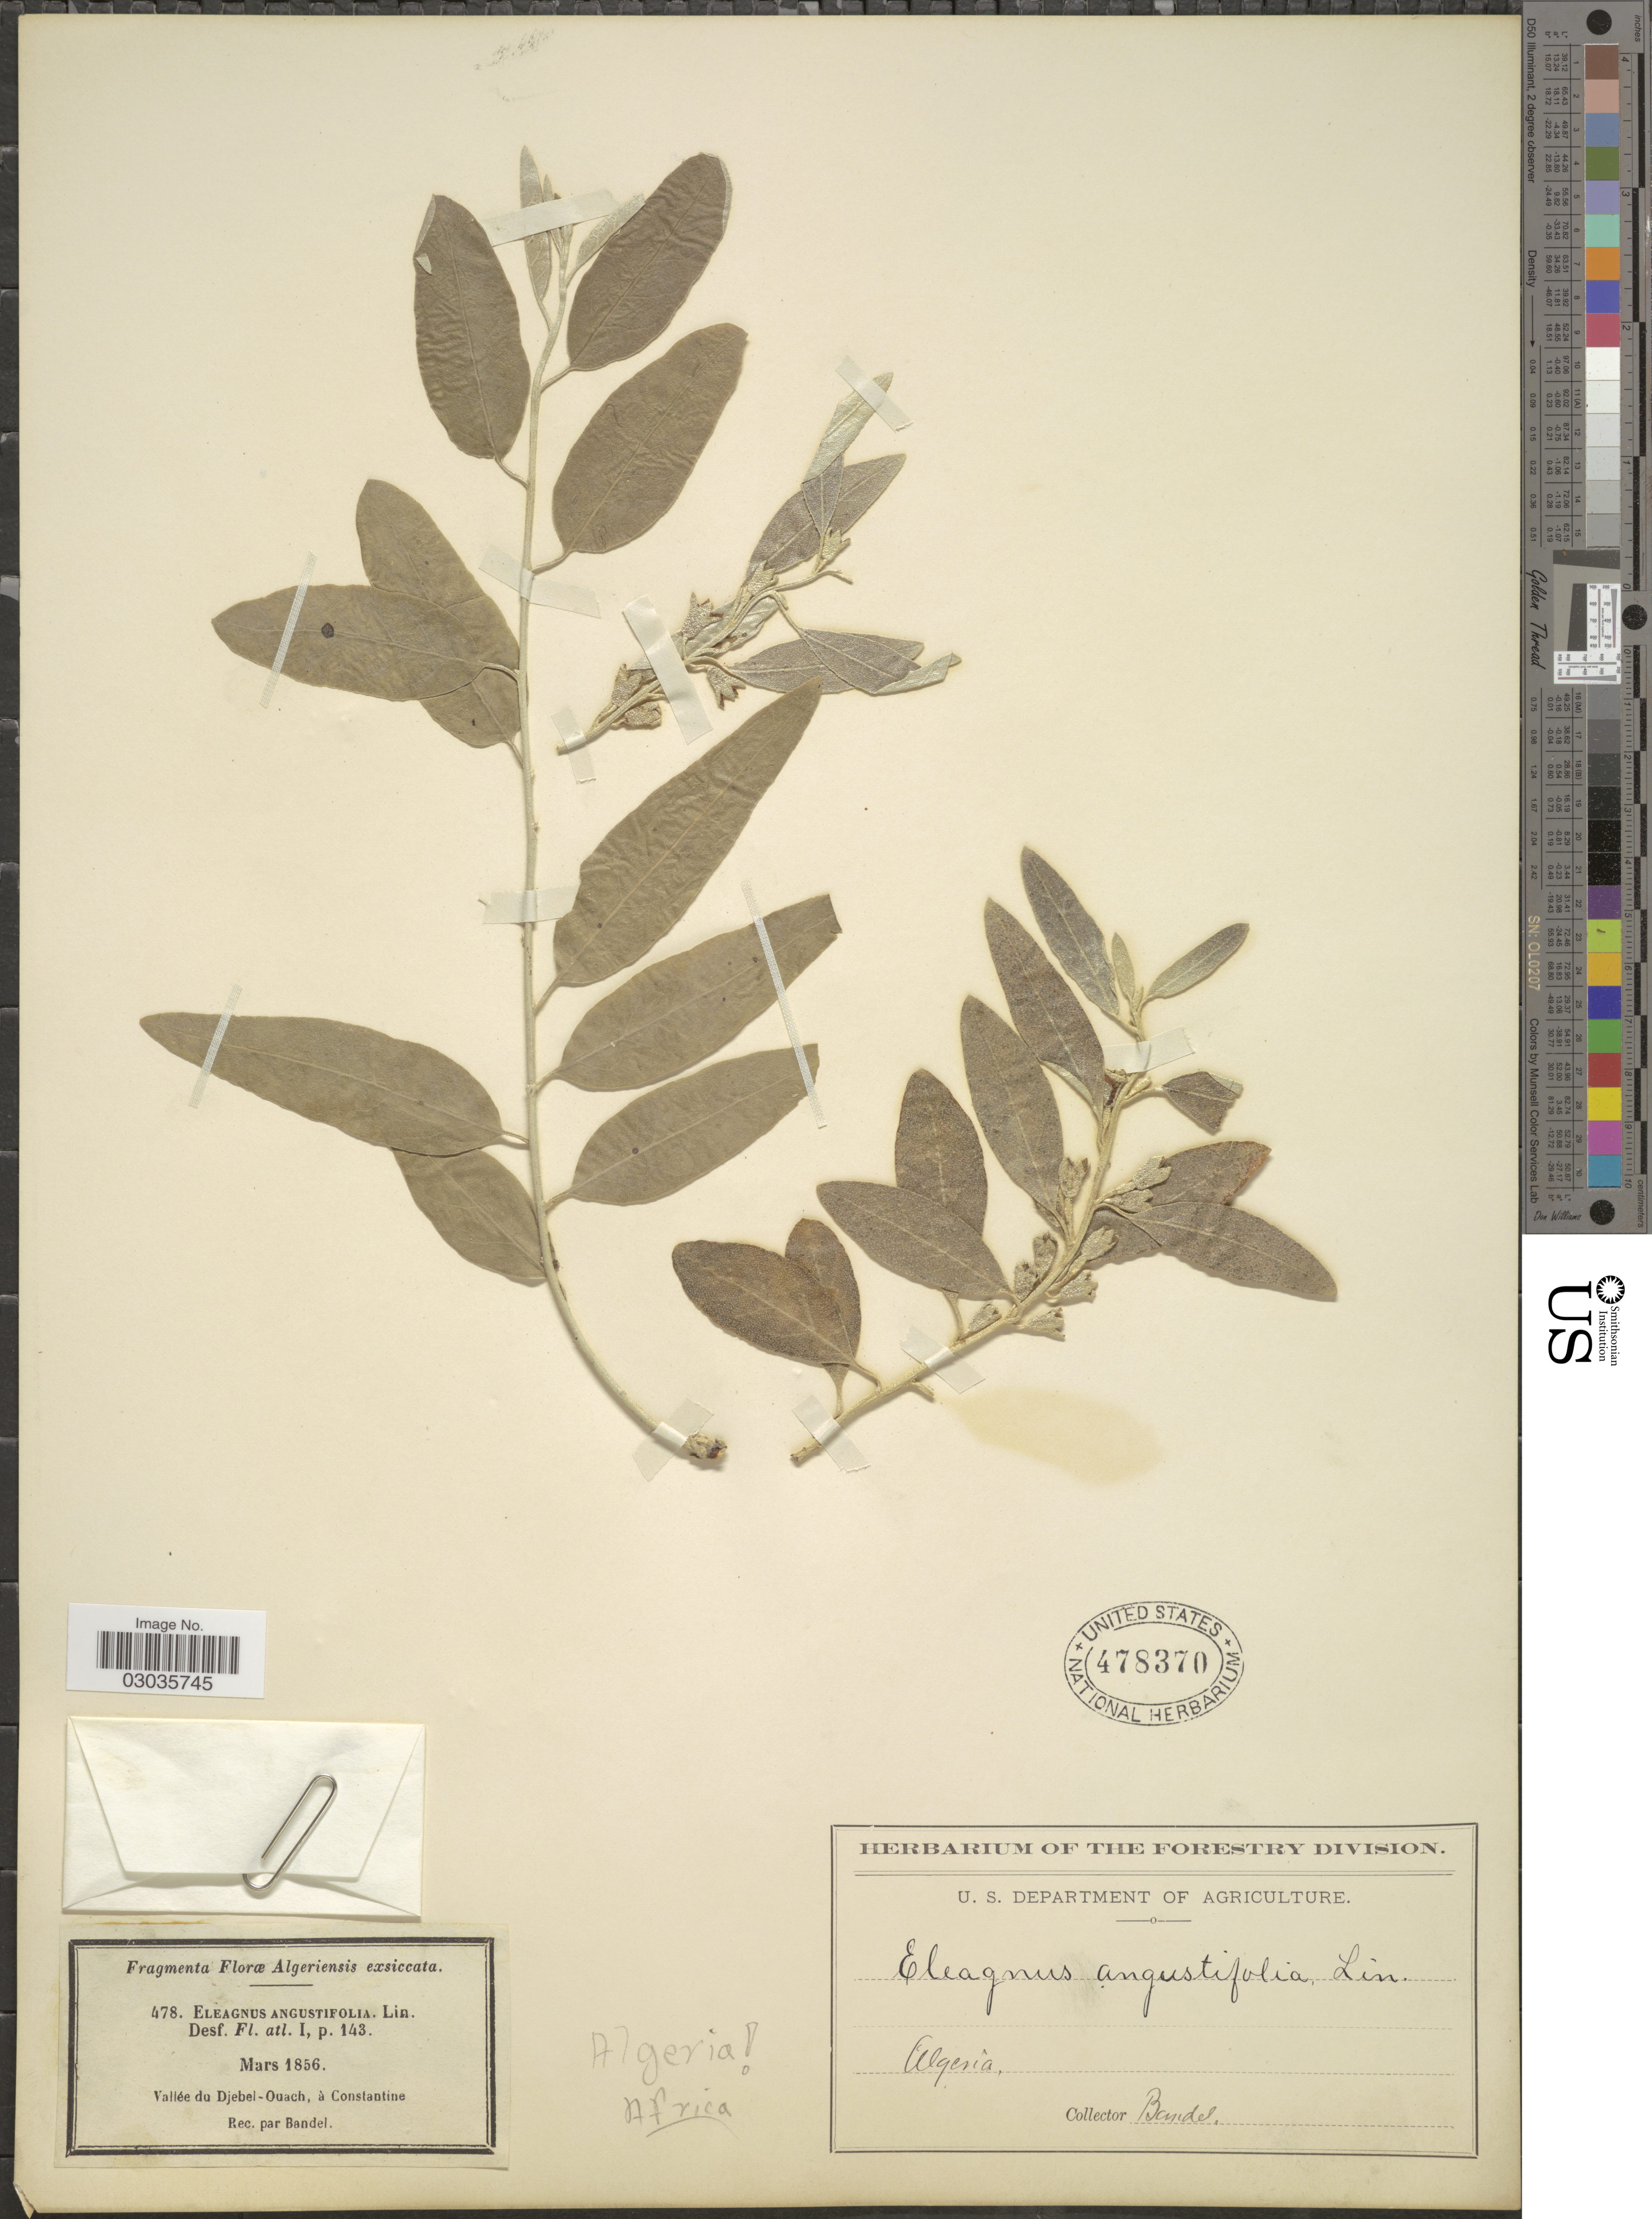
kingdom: Plantae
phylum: Tracheophyta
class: Magnoliopsida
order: Rosales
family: Elaeagnaceae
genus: Elaeagnus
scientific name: Elaeagnus angustifolia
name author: L.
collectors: Bandel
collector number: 478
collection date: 1856-03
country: Algeria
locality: Vallée du Djebel-Ouach, à Constantine.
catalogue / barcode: US 478370